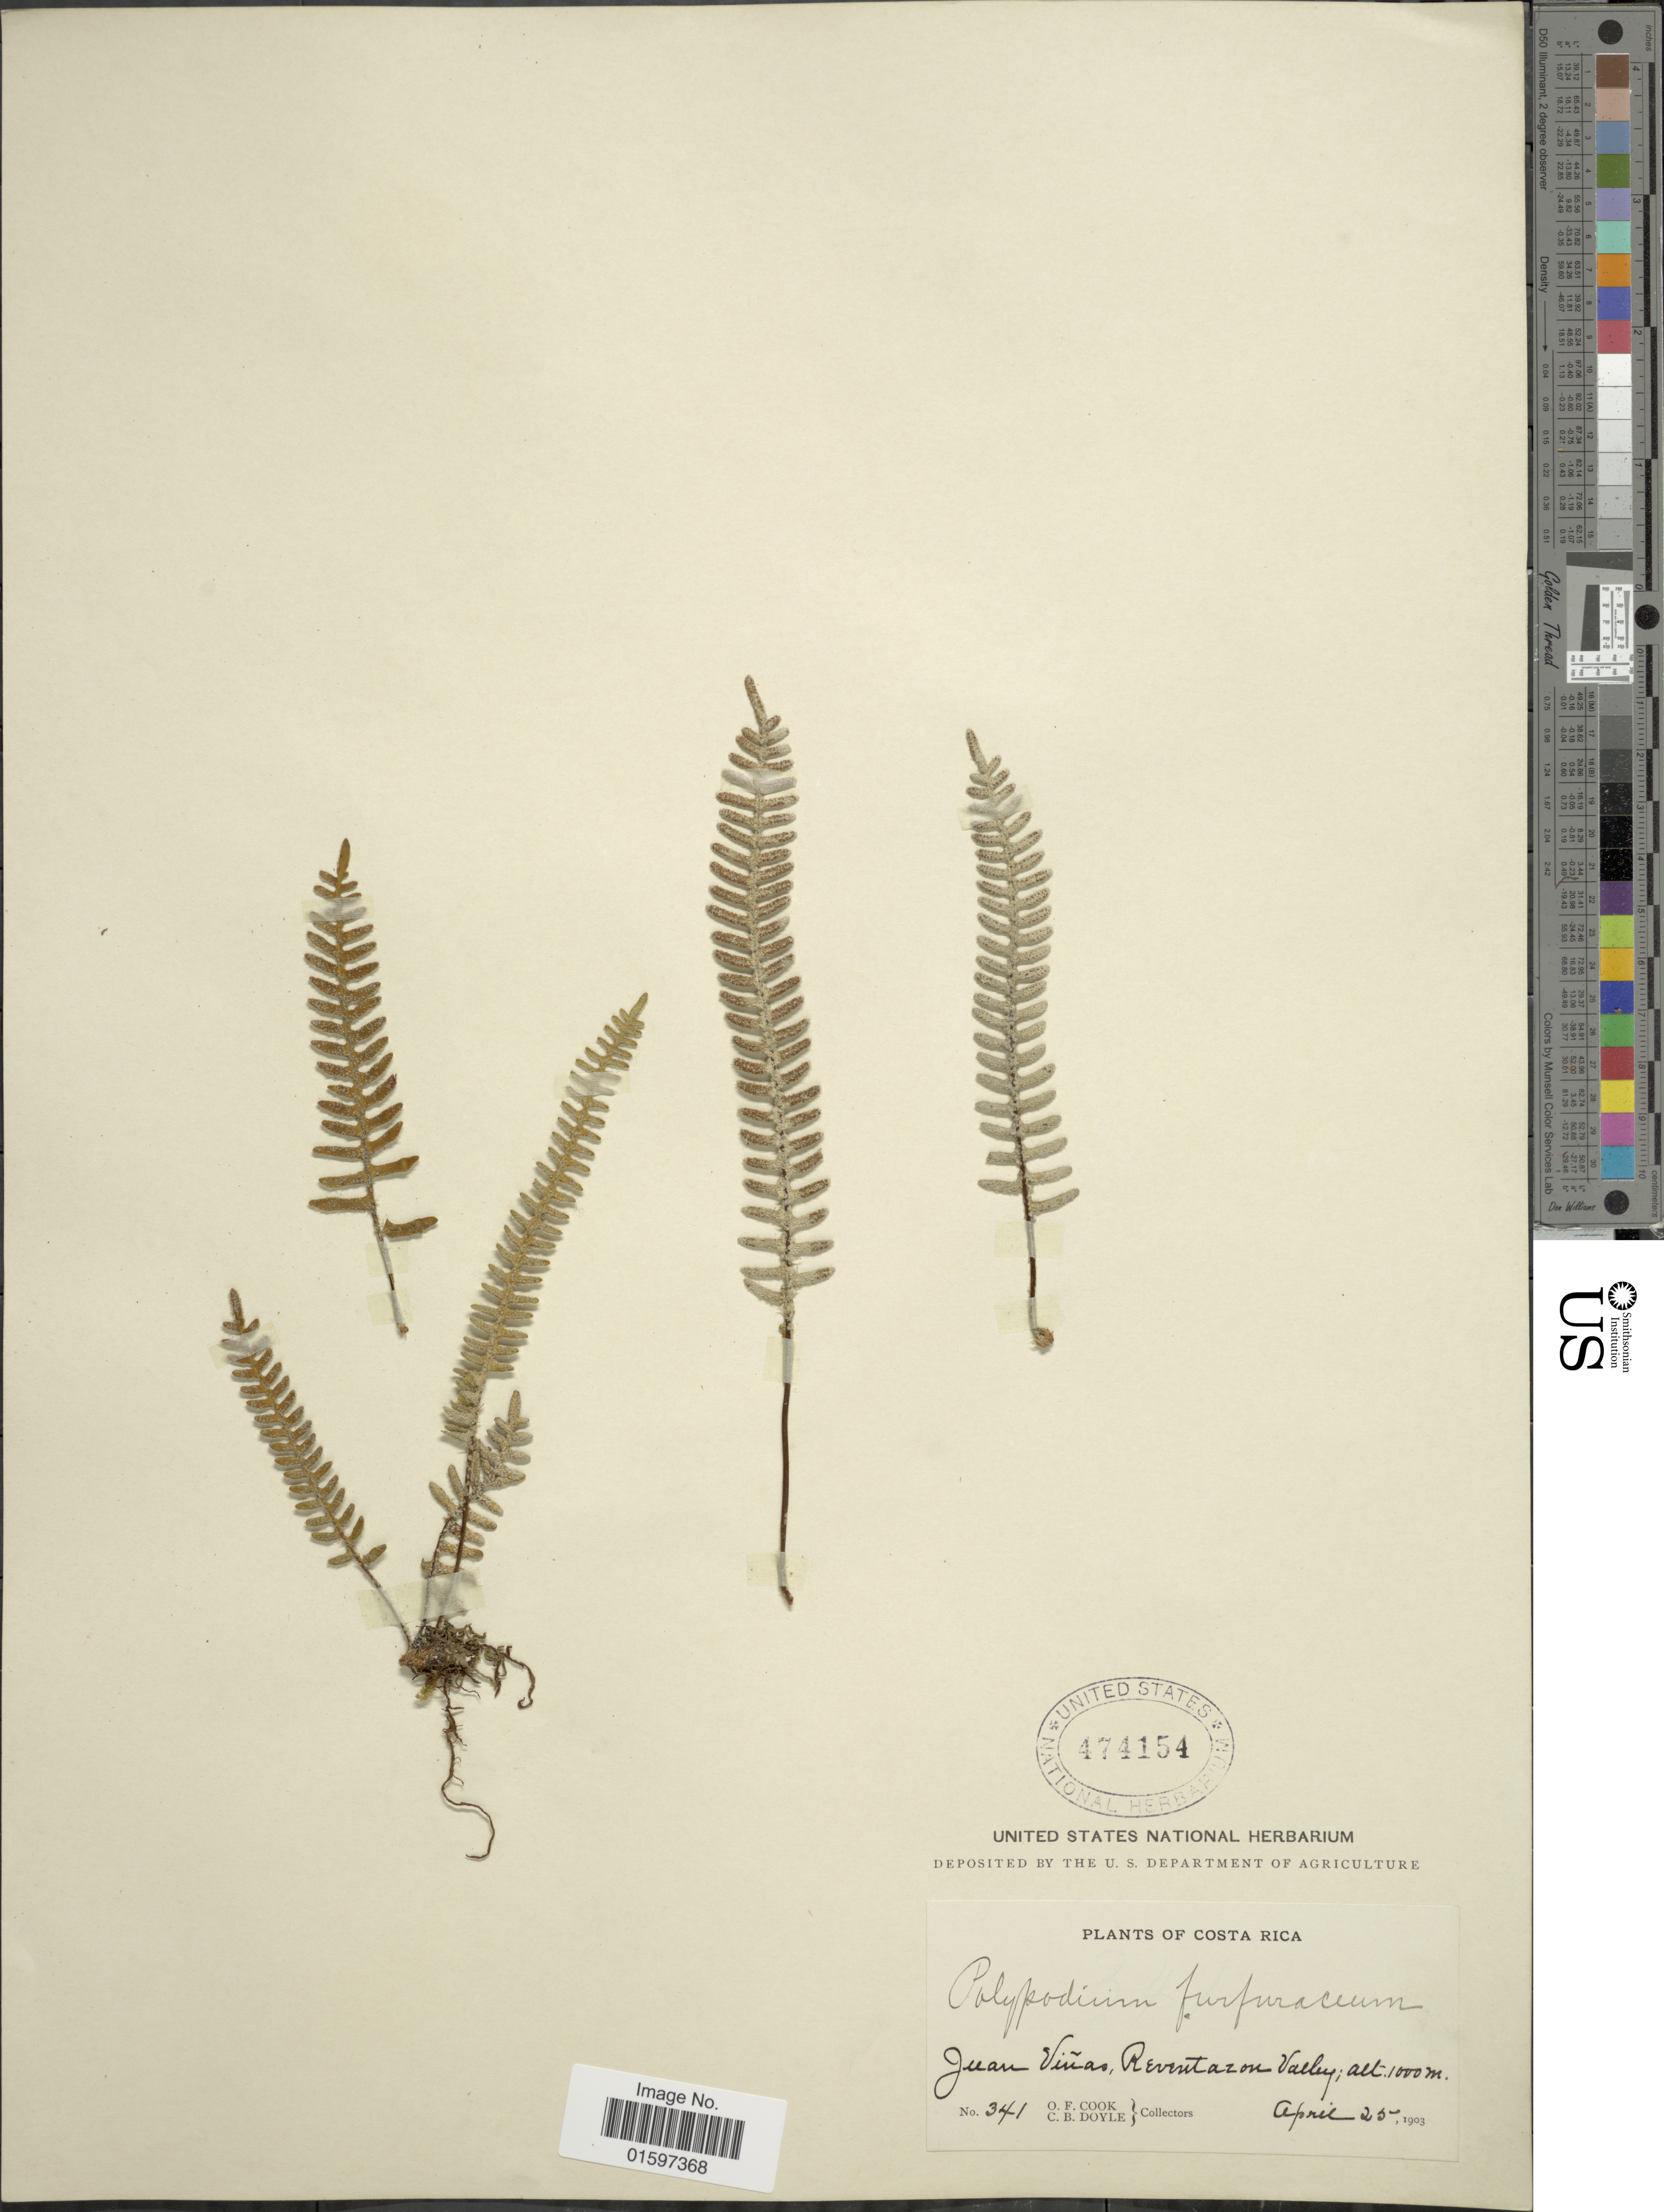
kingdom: Plantae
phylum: Tracheophyta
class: Polypodiopsida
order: Polypodiales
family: Polypodiaceae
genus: Pleopeltis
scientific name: Pleopeltis furfuracea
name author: (Schltdl. & Cham.) A.R. Sm. & Tejero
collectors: O. F. Cook & C. Doyle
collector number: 341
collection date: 1903-04-25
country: Costa Rica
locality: Costa Rica, Juan Viñas, Reventazon Valley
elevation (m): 1000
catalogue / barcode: US 474154